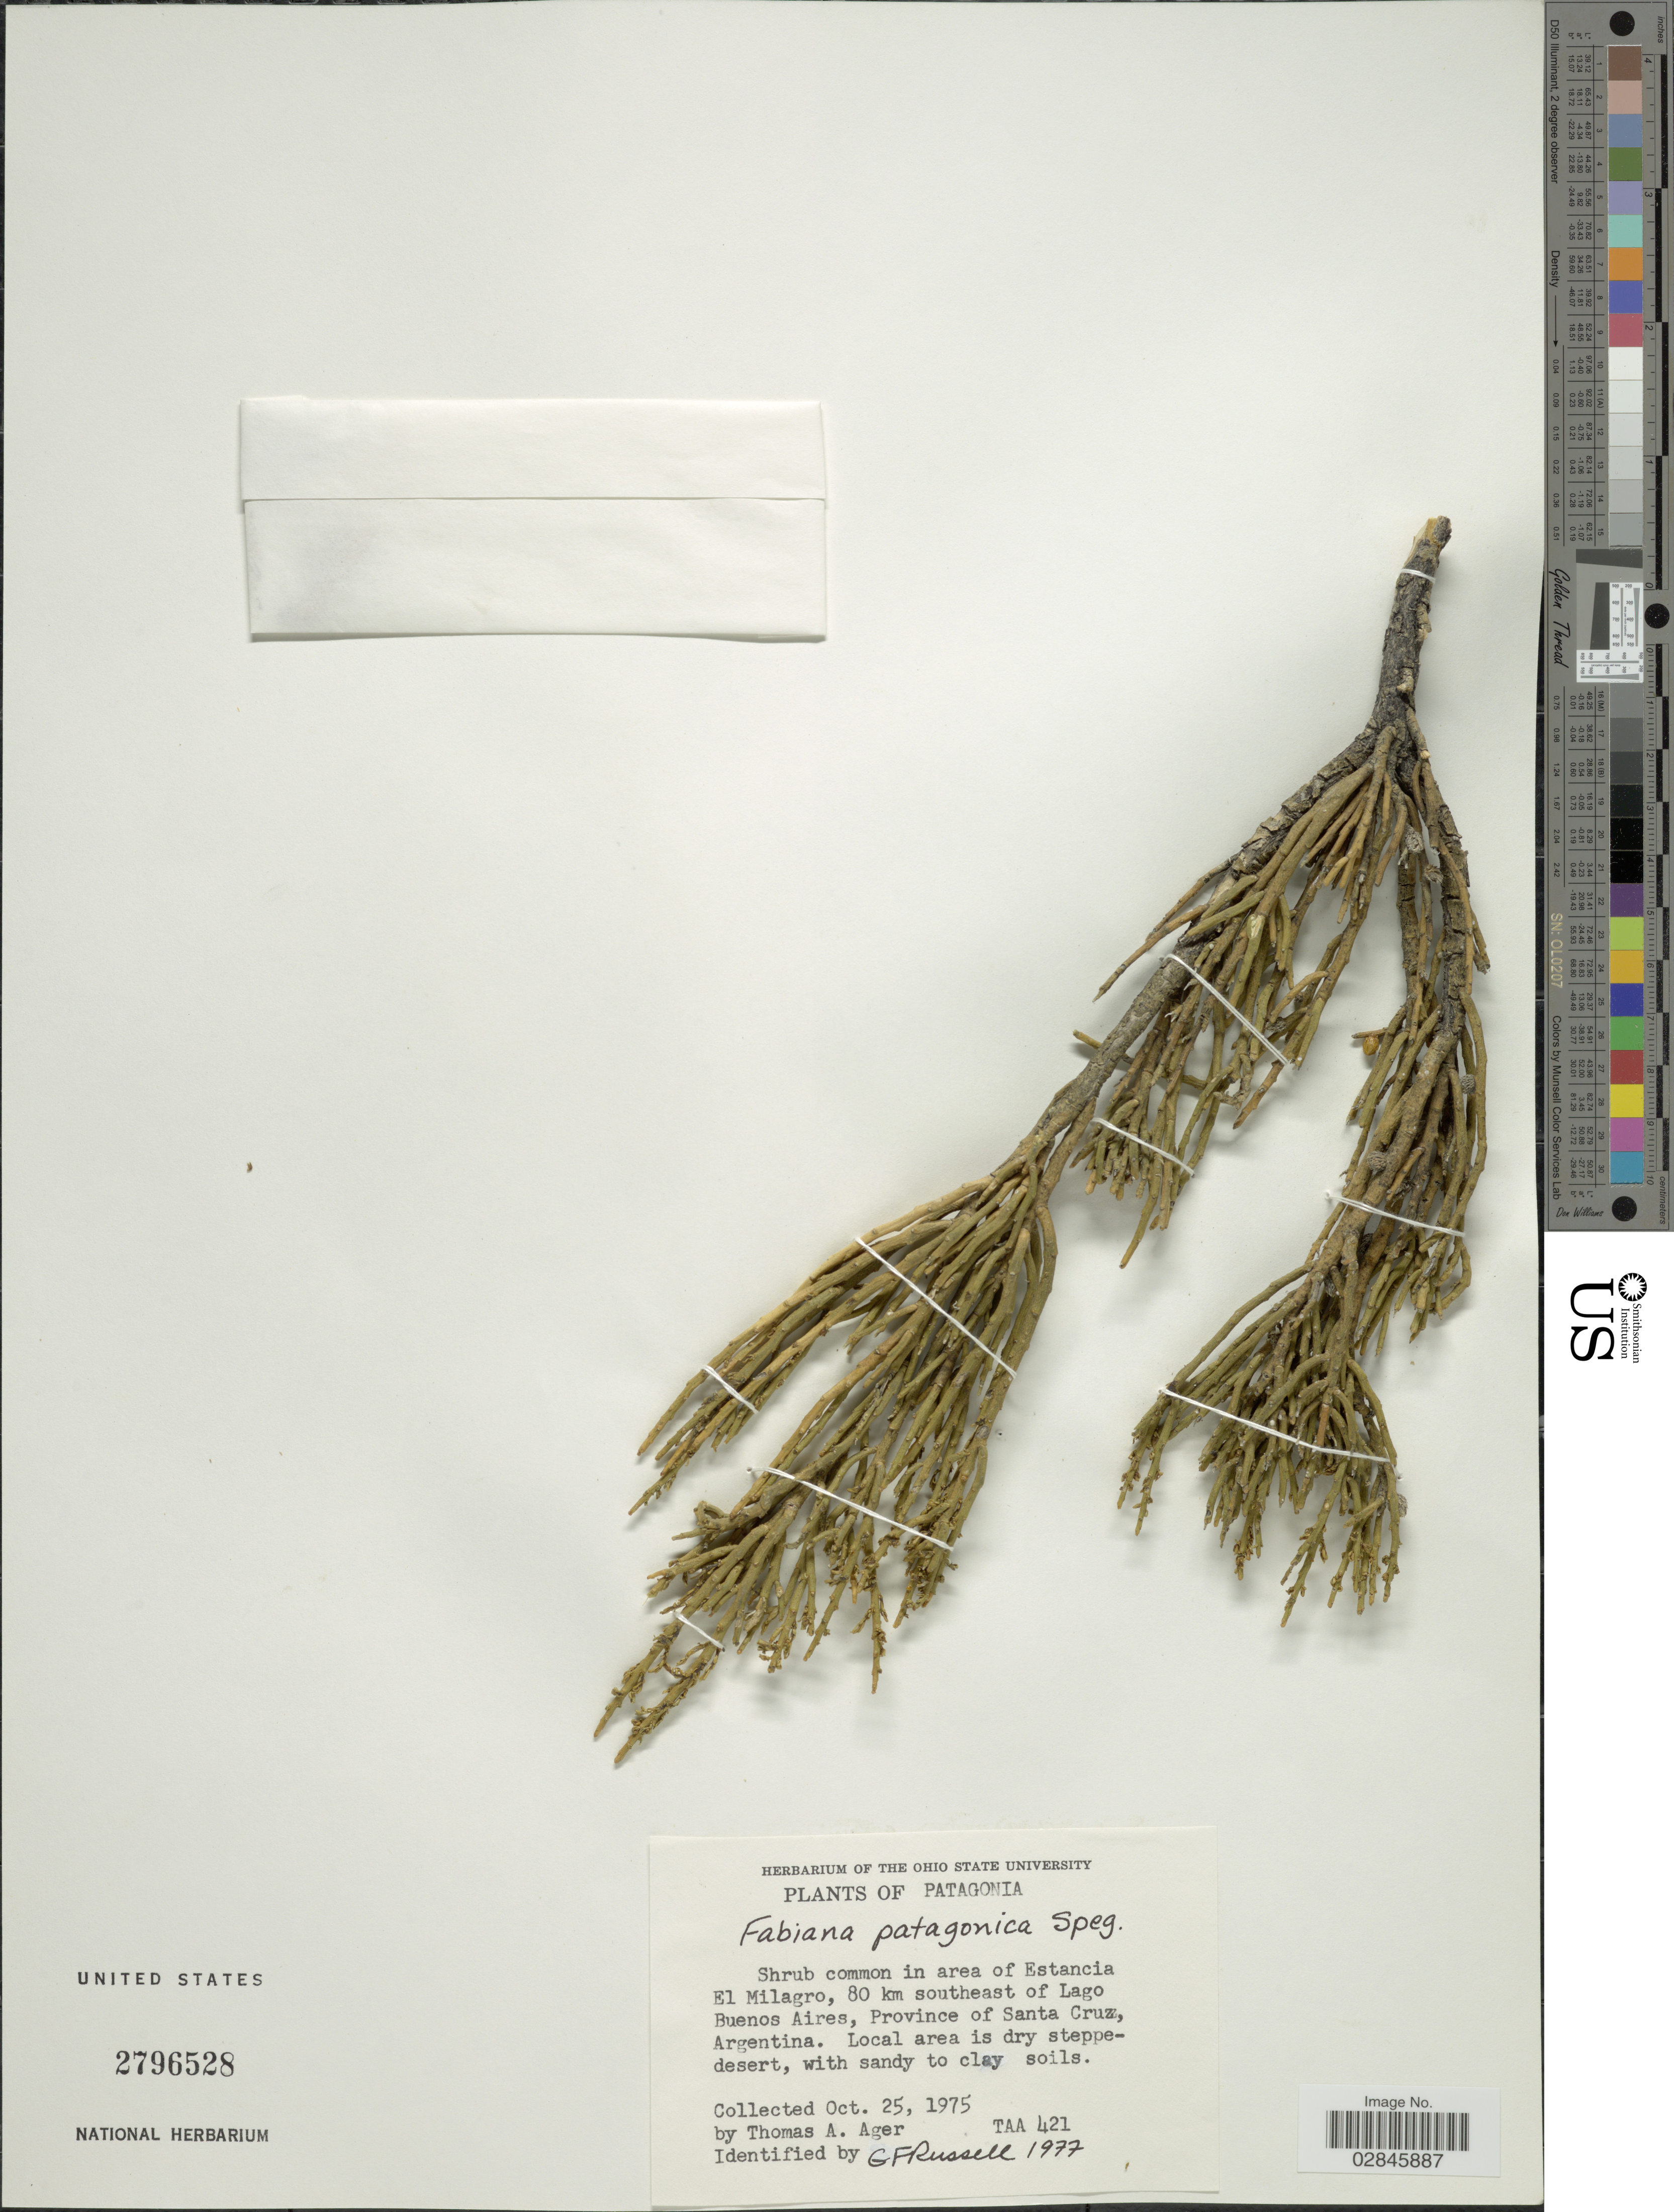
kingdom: Plantae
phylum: Tracheophyta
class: Magnoliopsida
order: Solanales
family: Solanaceae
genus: Fabiana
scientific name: Fabiana patagonica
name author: Speg.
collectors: T. A. Ager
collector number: TAA 421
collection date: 1975-10-25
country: Argentina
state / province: Santa Cruz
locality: Patagonia. Shrub common in area of Estancia El Milagro, 80 km southeast of Lago Buenos Aires.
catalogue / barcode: US 2796528